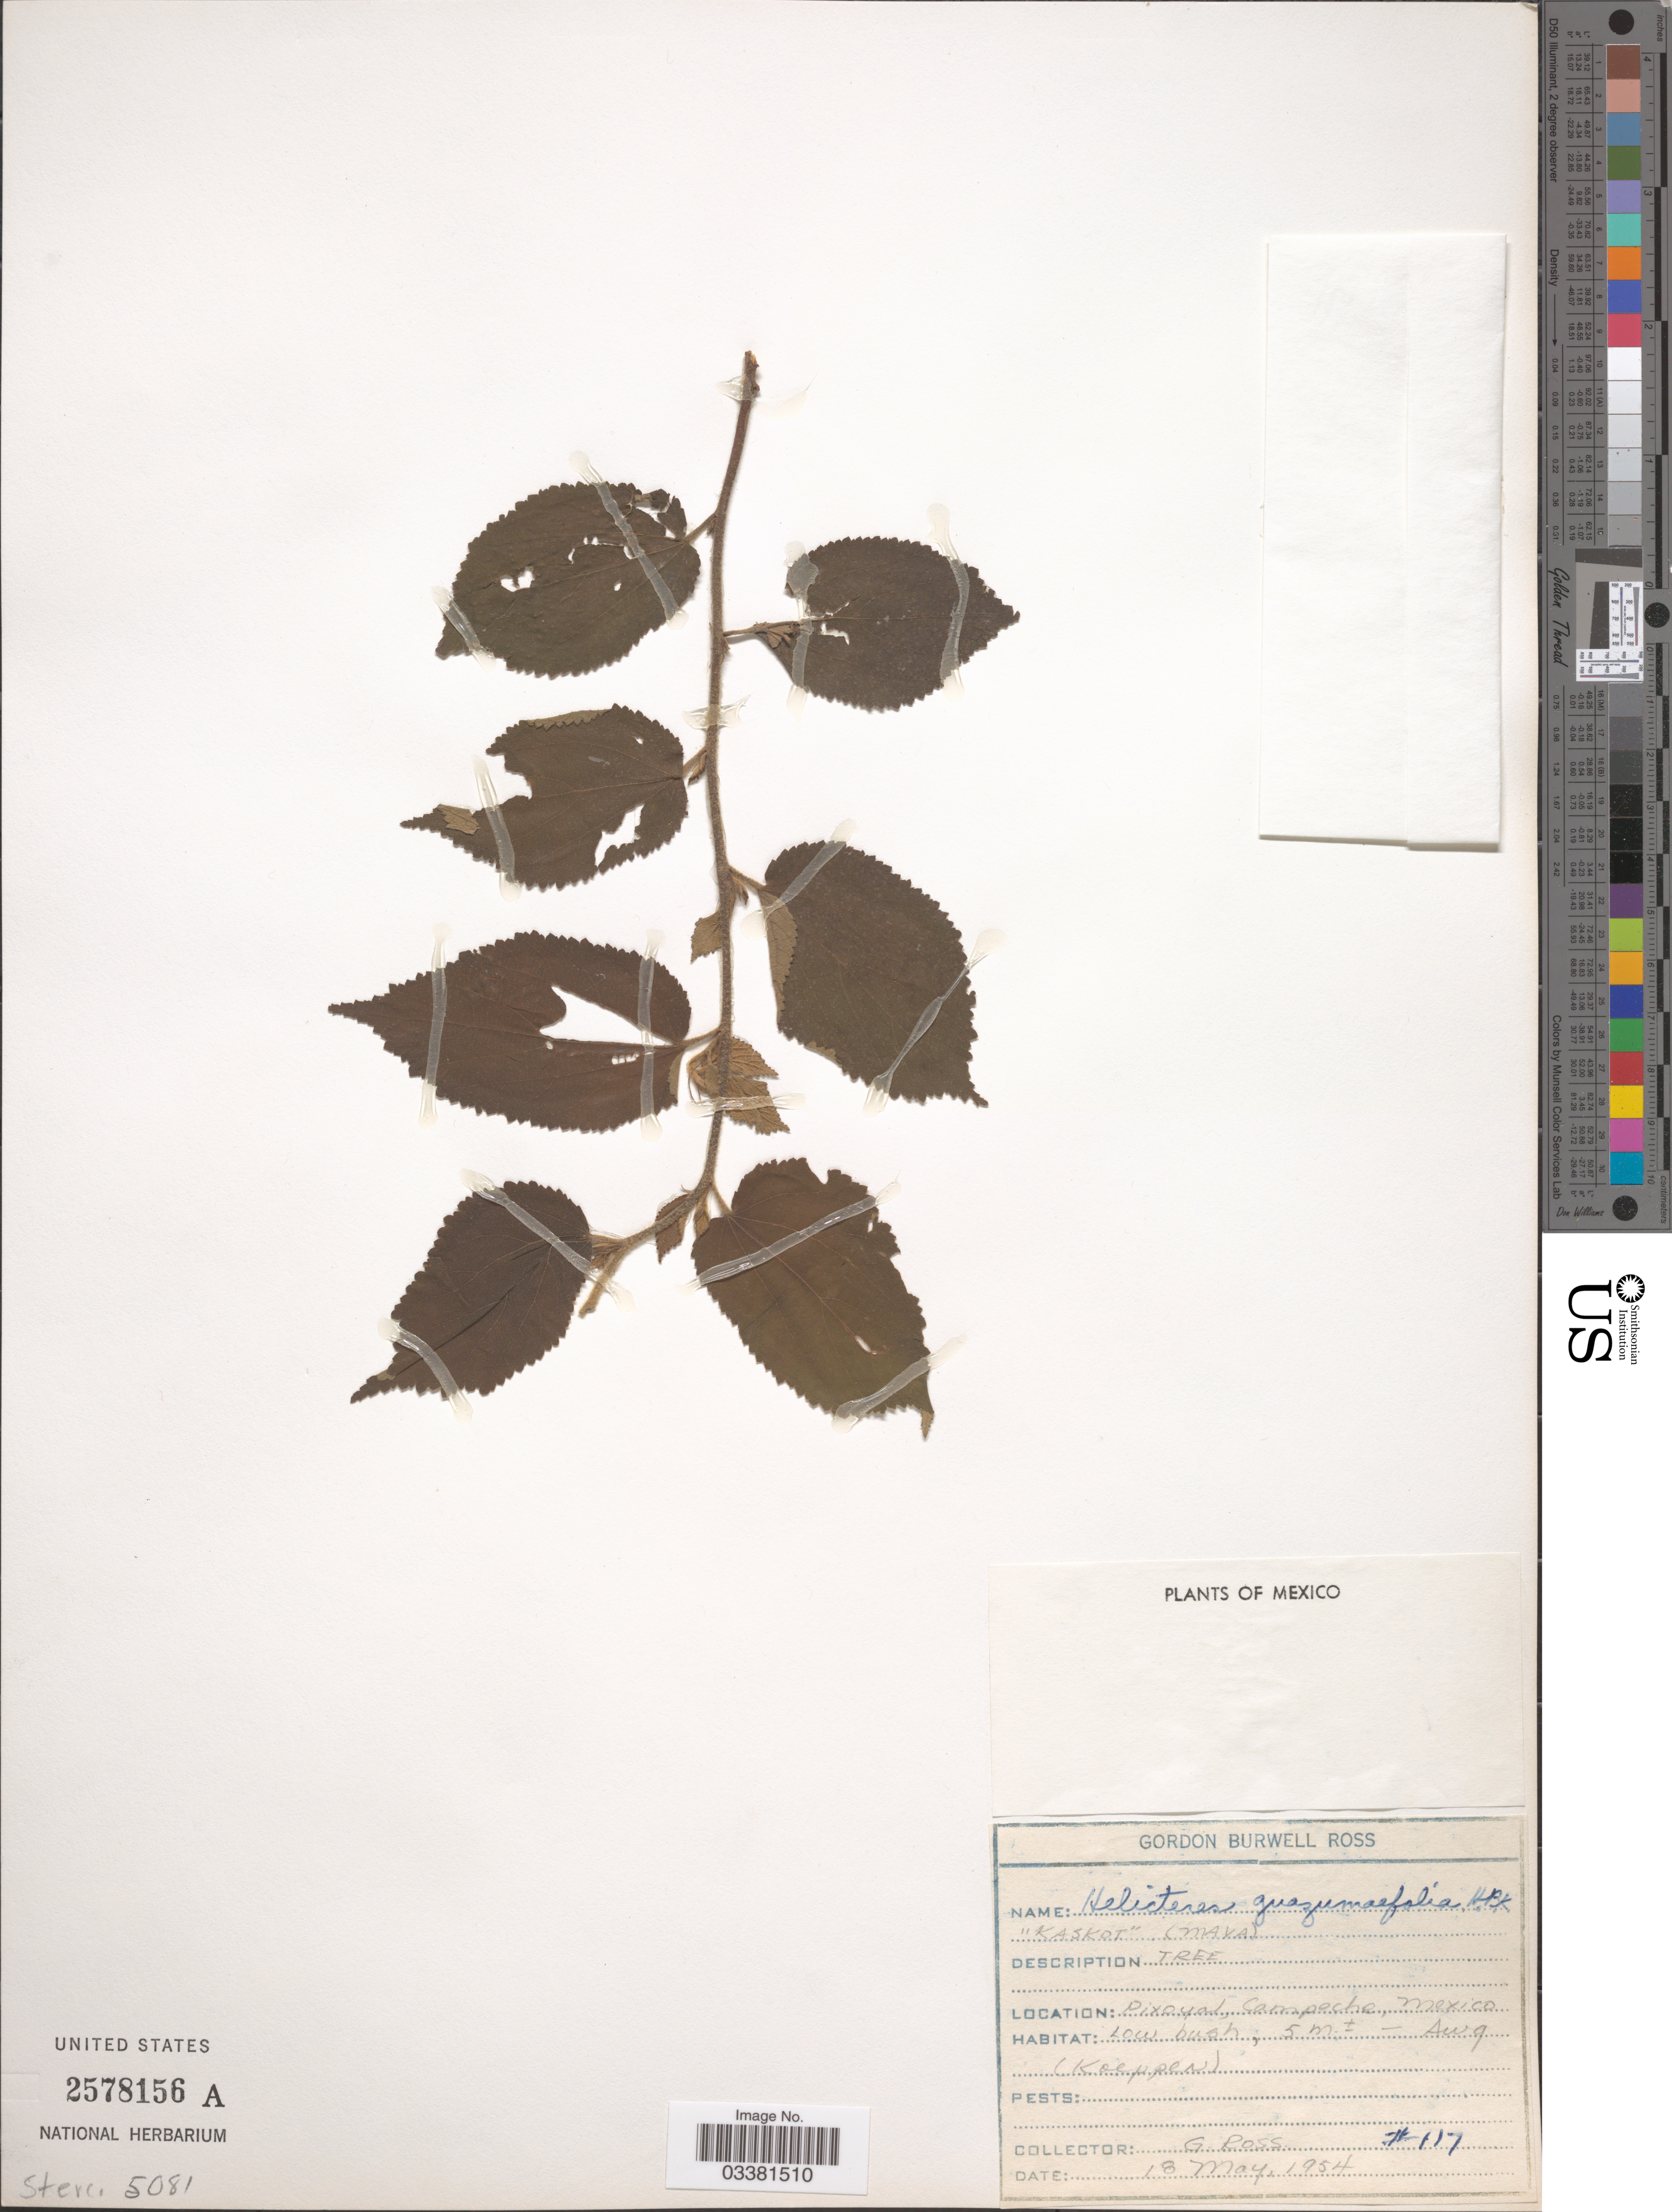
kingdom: Plantae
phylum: Tracheophyta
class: Magnoliopsida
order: Malvales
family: Malvaceae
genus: Helicteres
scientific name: Helicteres guazumifolia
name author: Kunth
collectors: G. B. Ross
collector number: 117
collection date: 1954-05-18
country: Mexico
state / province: Campeche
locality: Pixoyal.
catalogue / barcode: US 2578156A